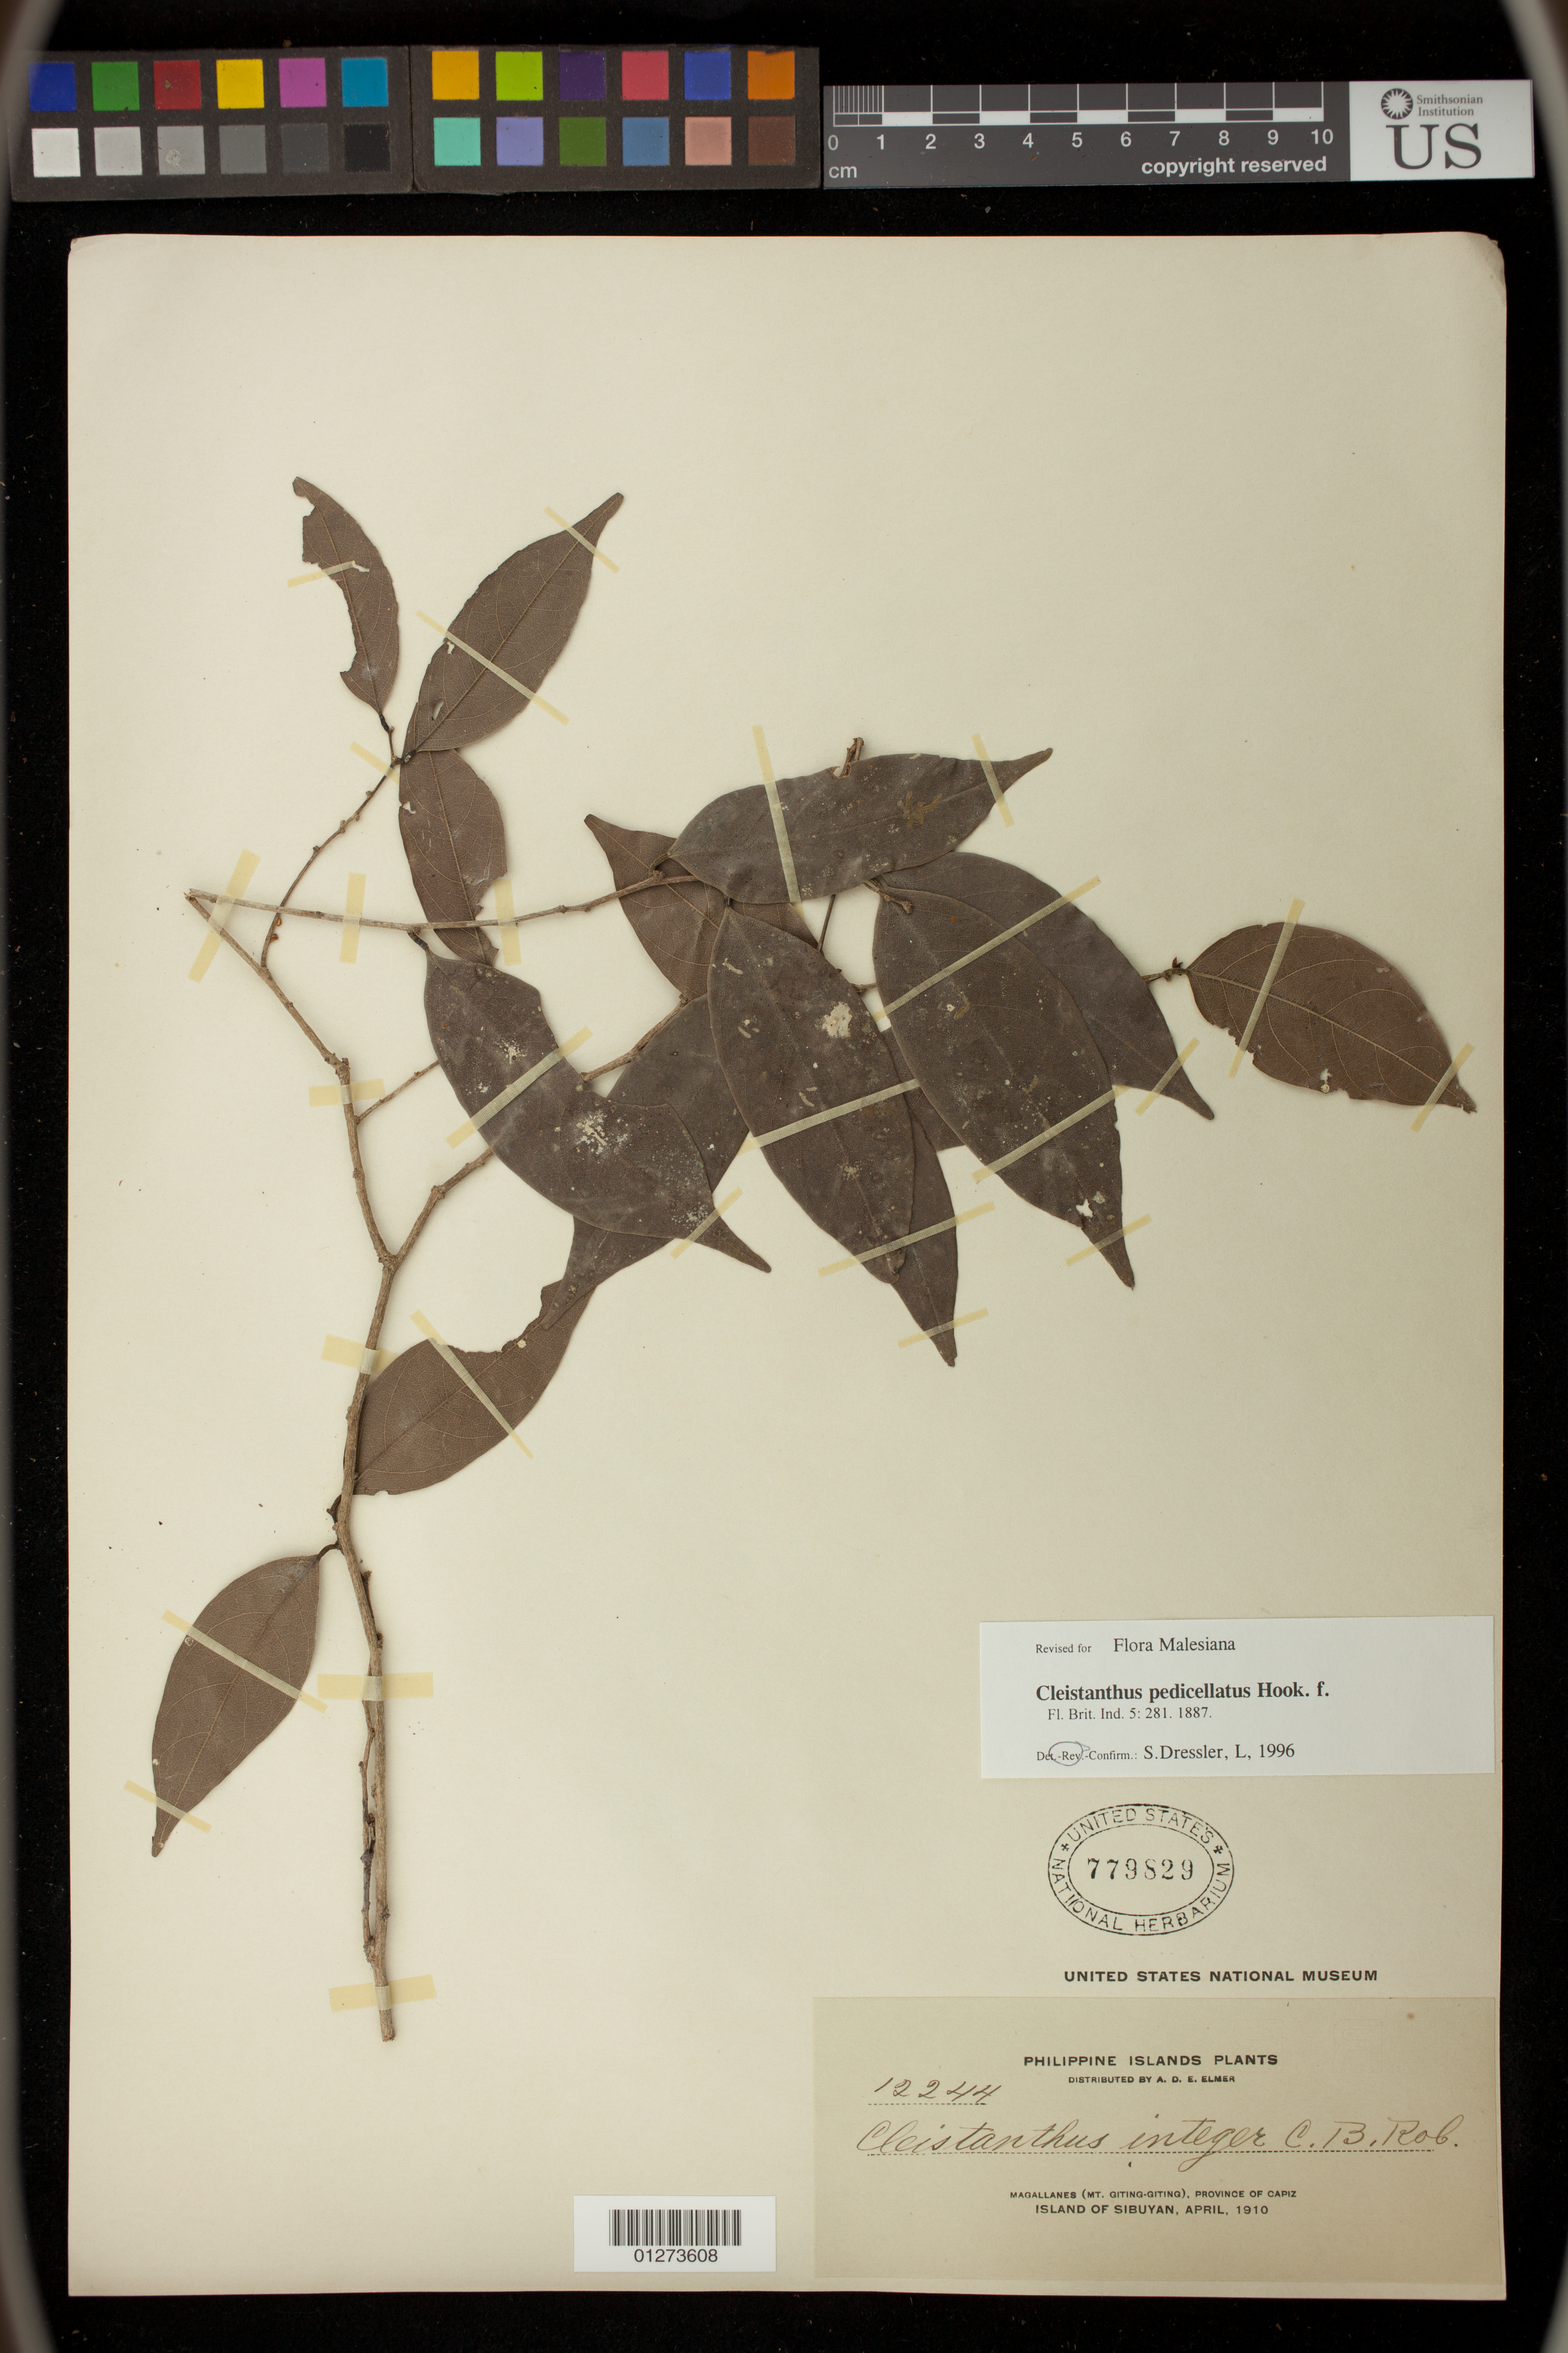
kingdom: Plantae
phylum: Tracheophyta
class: Magnoliopsida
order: Malpighiales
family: Phyllanthaceae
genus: Cleistanthus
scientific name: Cleistanthus pedicellatus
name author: Hook. f.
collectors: A. D. E. Elmer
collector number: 12244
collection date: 1910-04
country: Philippines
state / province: Western Visayas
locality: Magallanes (Mt. Giting-Giting), Province of Capiz, Island of Sibuyan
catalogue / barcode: US 779829